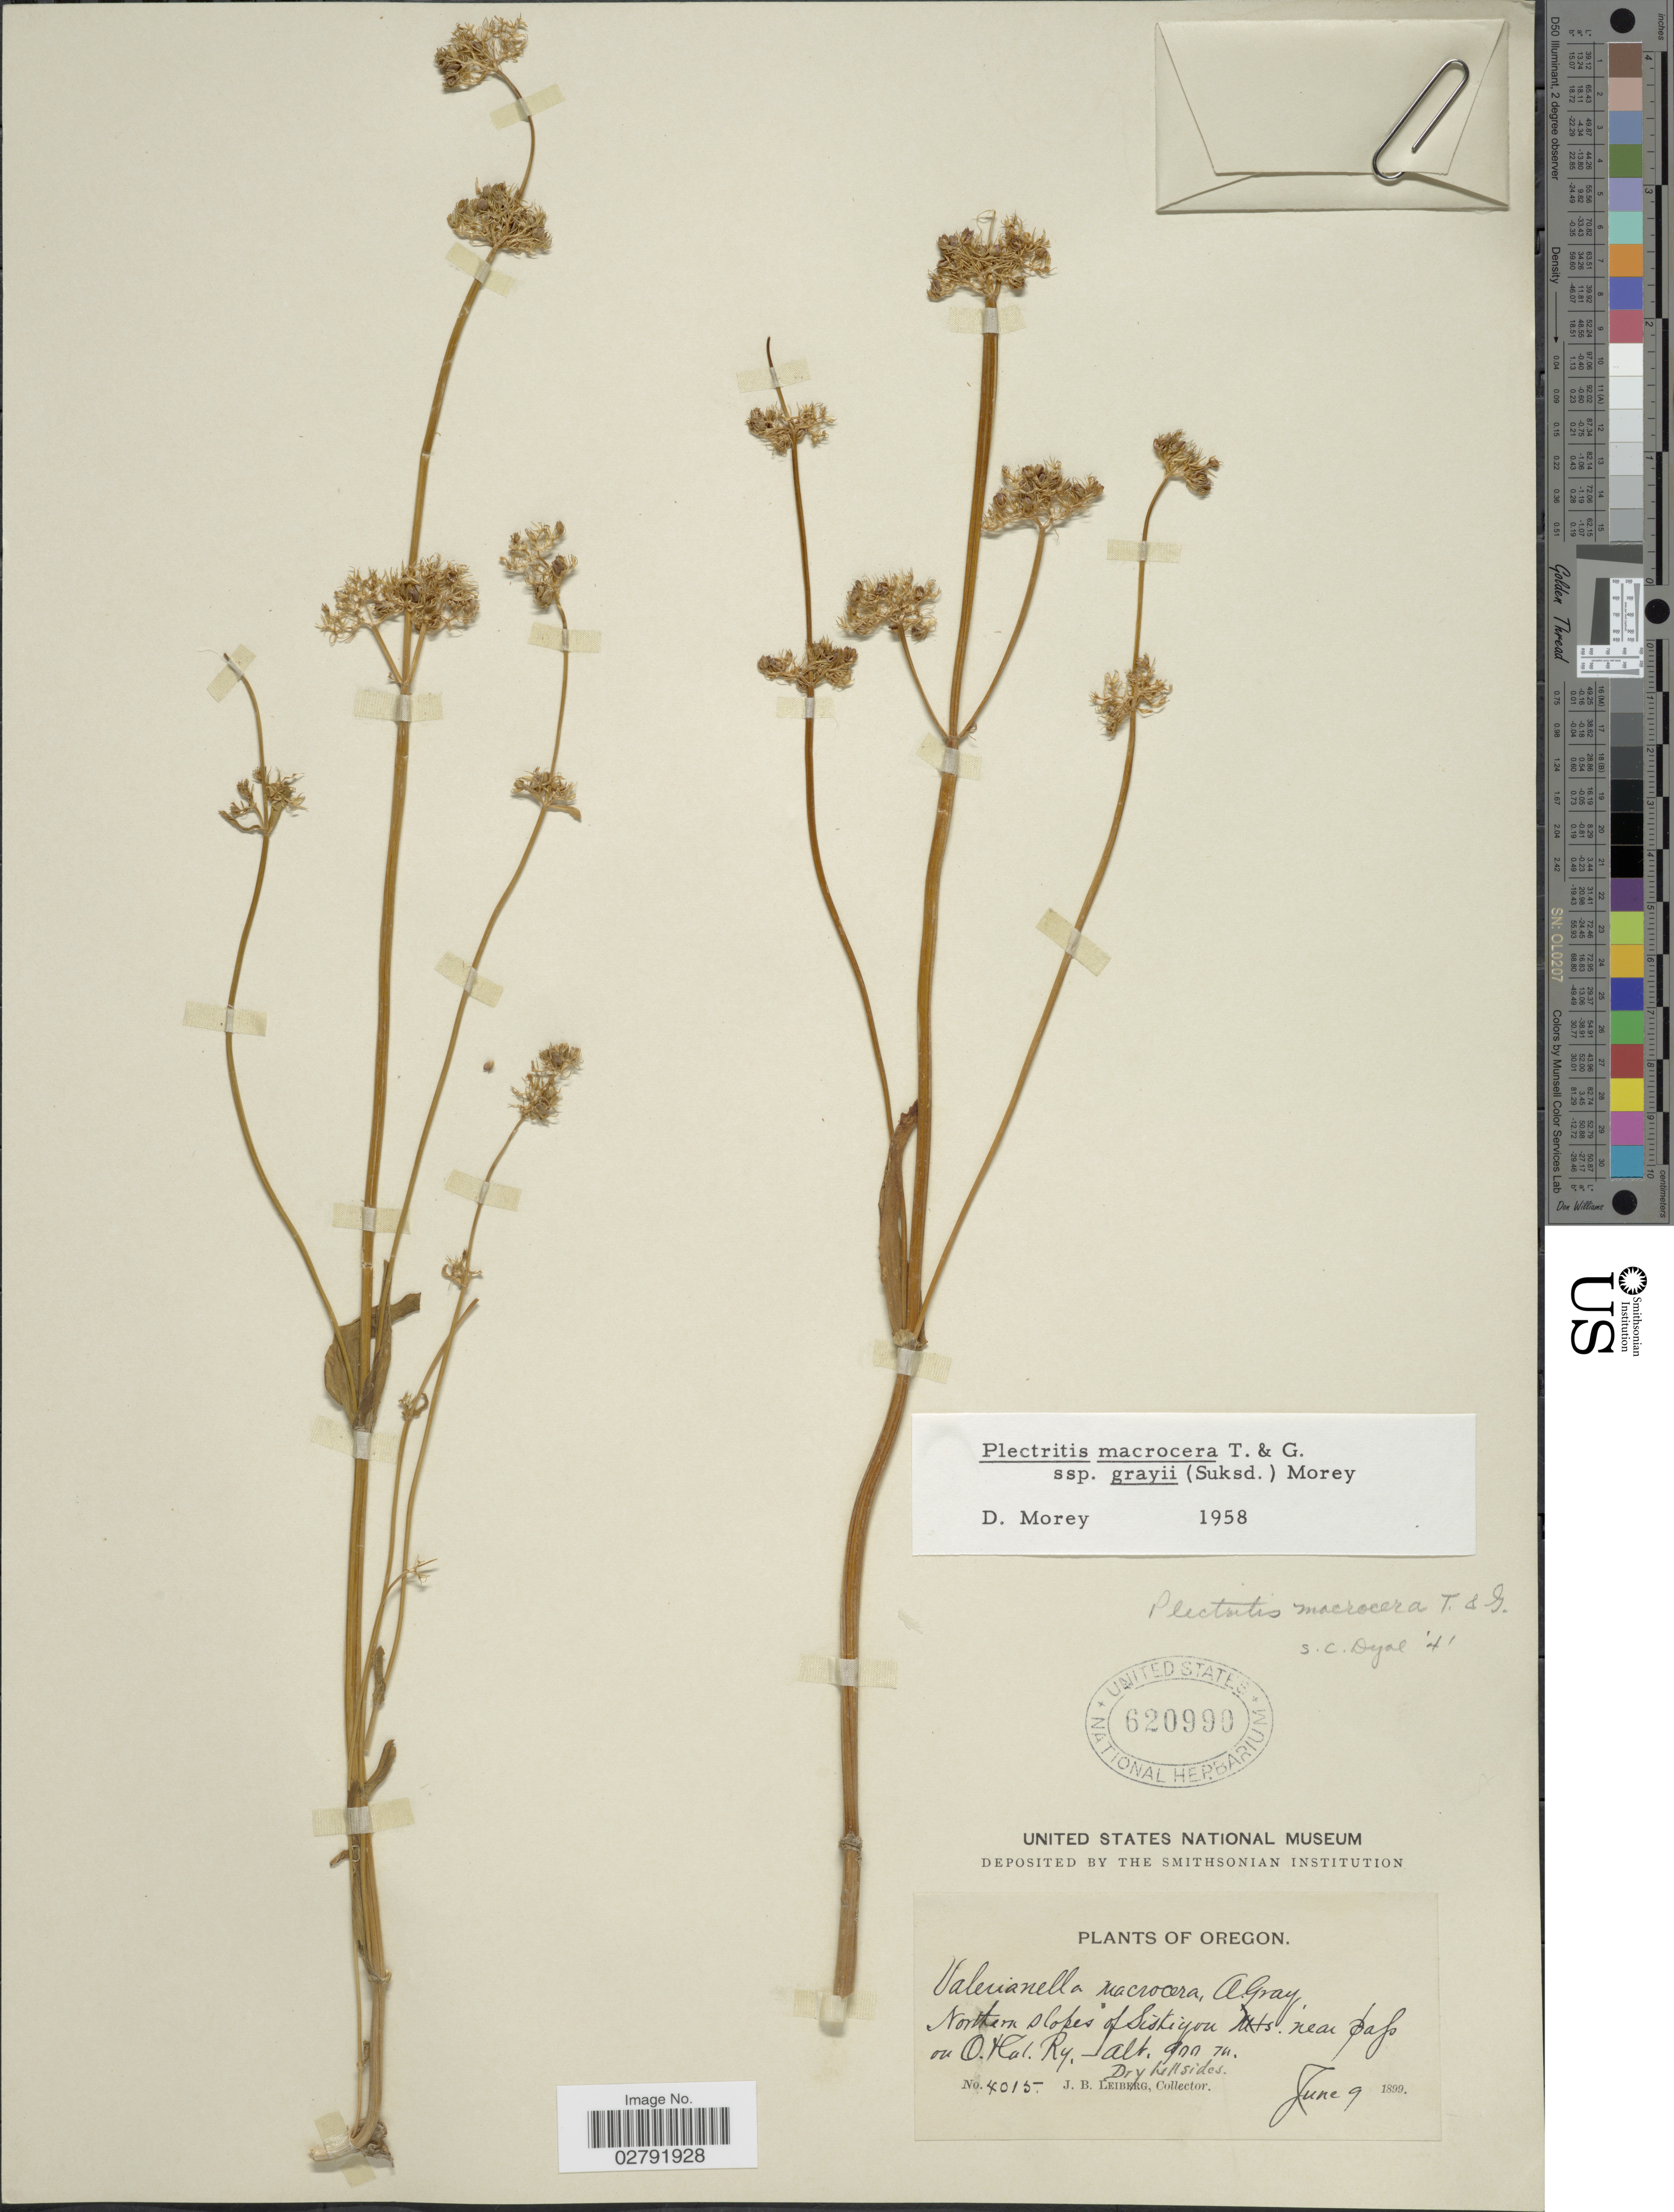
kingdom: Plantae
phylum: Tracheophyta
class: Magnoliopsida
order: Dipsacales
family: Caprifoliaceae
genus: Plectritis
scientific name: Plectritis macrocera subsp. grayi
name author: (Suksd.) Morey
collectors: J. B. Leiberg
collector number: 4015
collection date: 1899-06-09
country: United States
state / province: Oregon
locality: Northern slopes of Siskiyou Mts. near pass on O.+ Cal. Rr. [Oregon + California Railroad]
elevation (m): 900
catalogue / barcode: US 620990